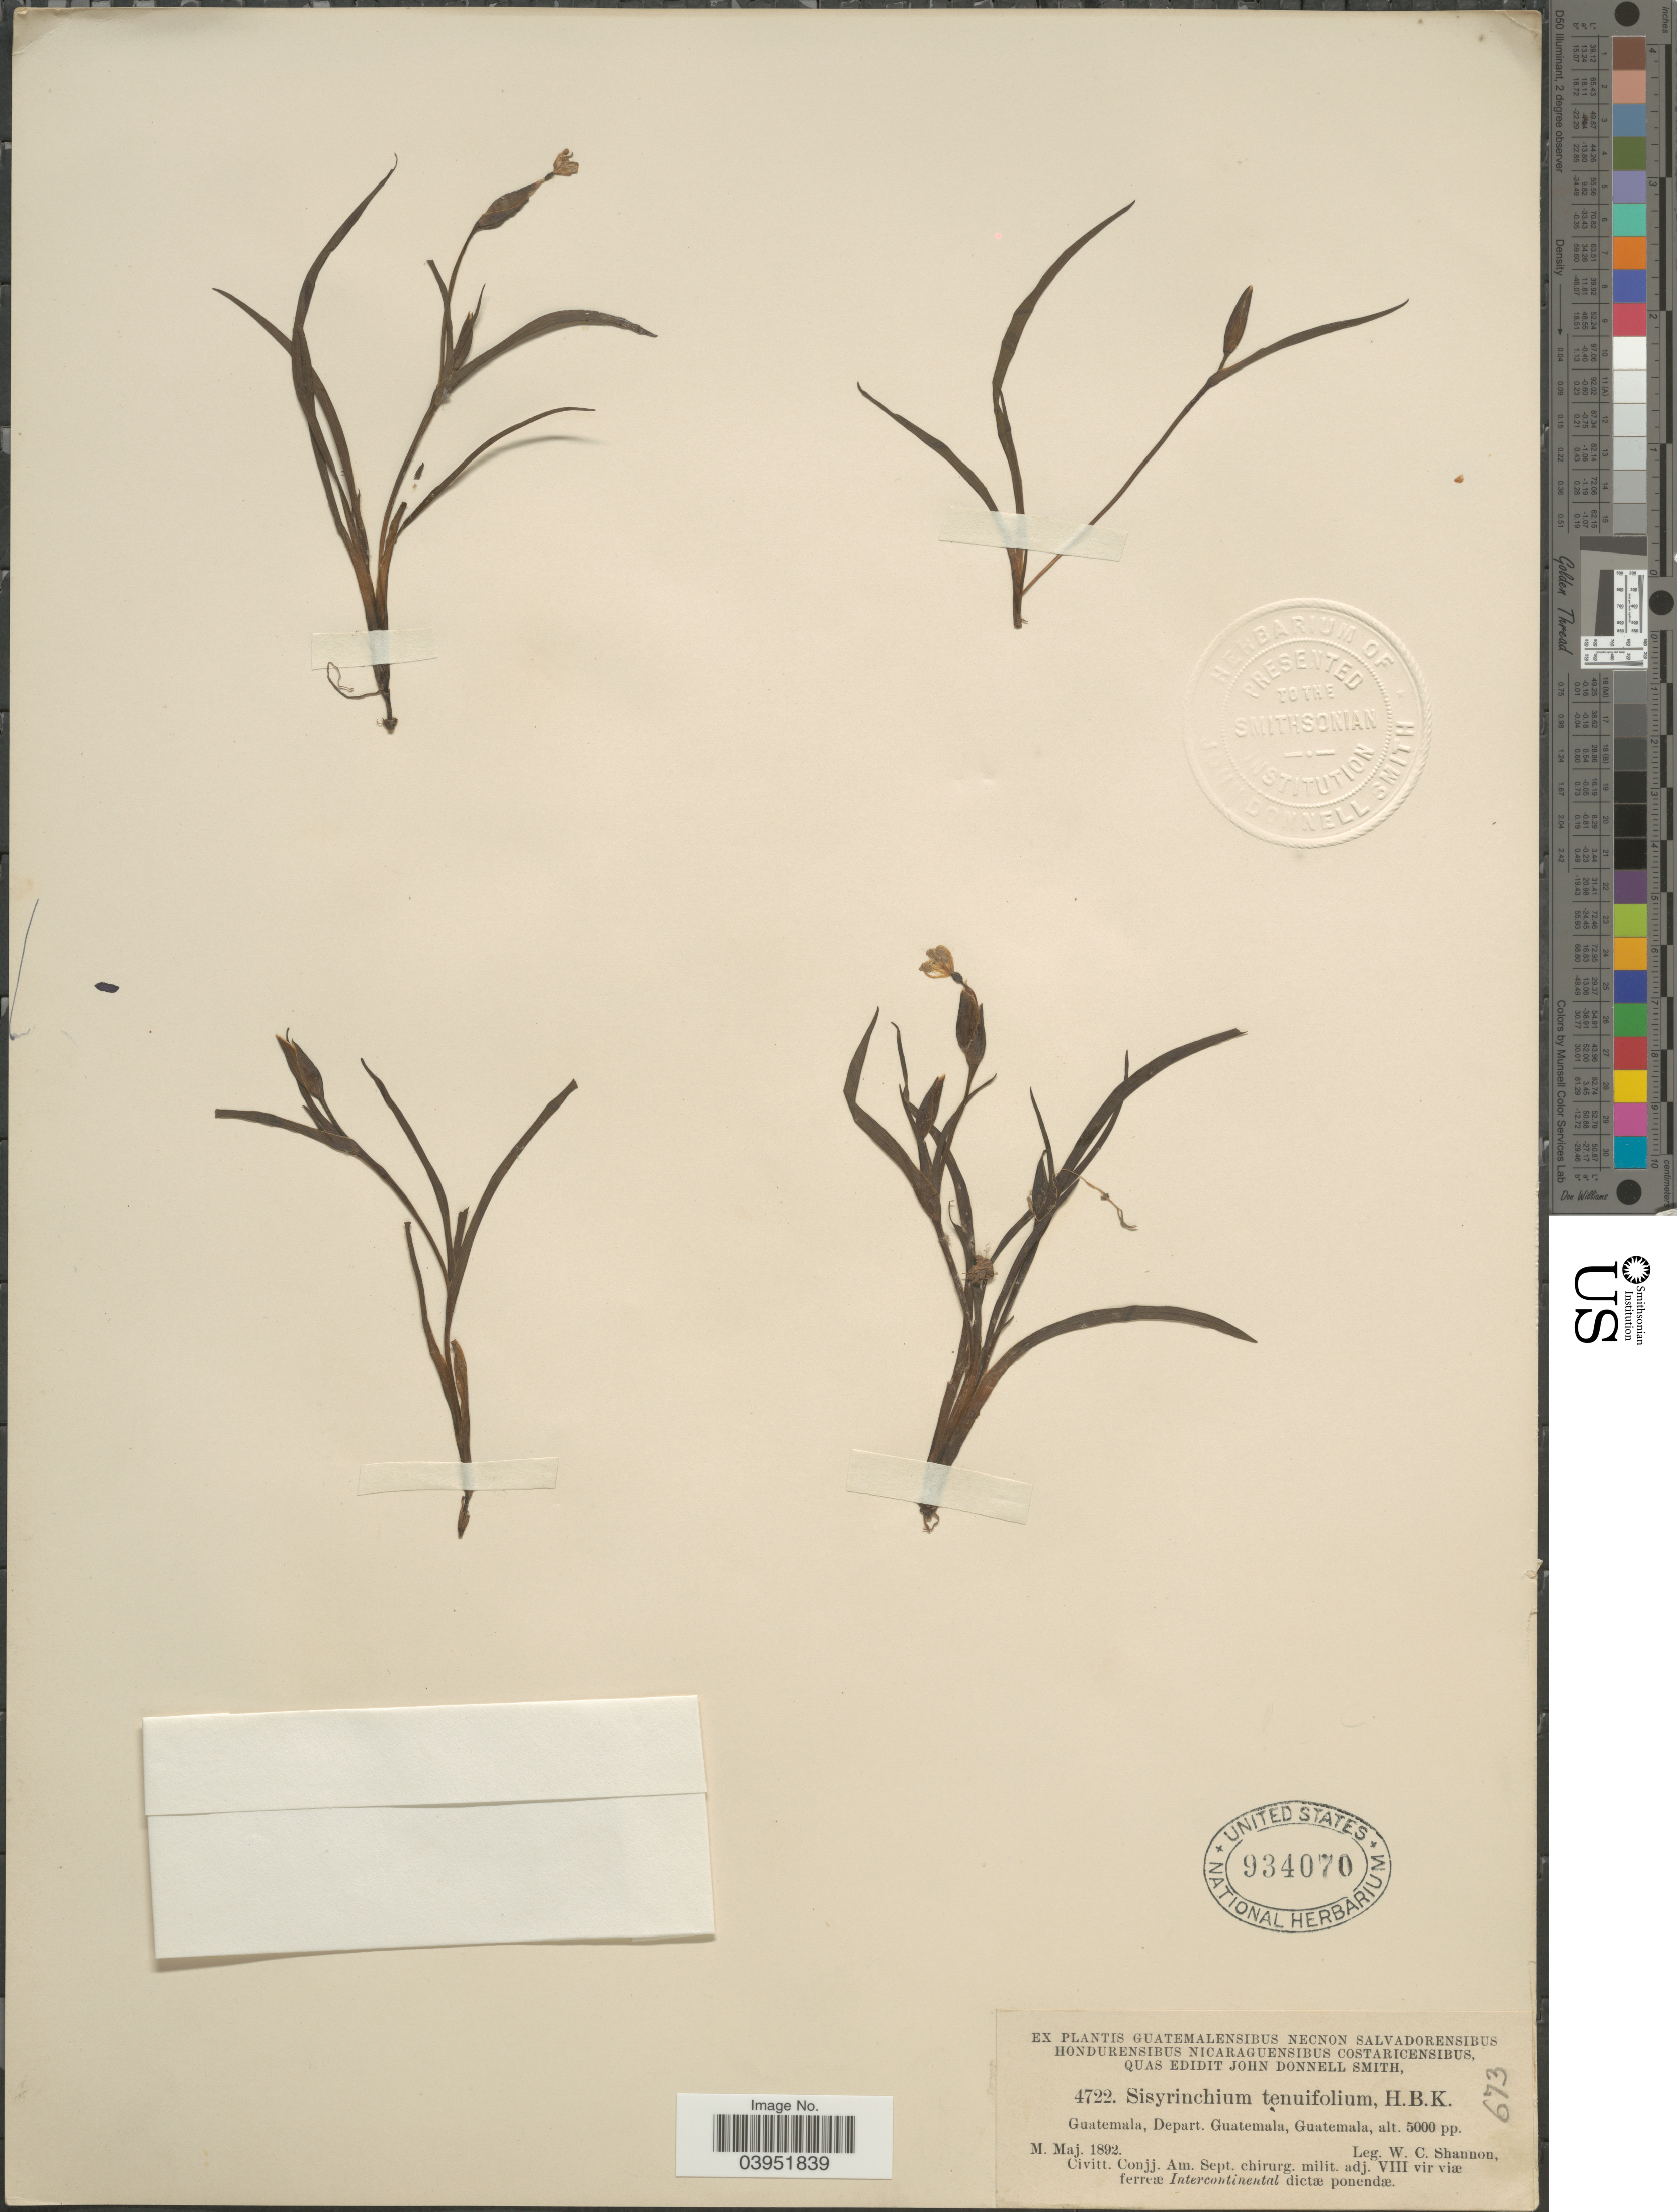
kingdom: Plantae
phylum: Tracheophyta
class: Liliopsida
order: Asparagales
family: Iridaceae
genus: Sisyrinchium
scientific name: Sisyrinchium tenuifolium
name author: Humb. & Bonpl. ex Willd.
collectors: W. C. Shannon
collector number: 4722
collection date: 1892-05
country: Guatemala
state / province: Guatemala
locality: Guatemala, Depart. Guatemala.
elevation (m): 1524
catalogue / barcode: US 934070